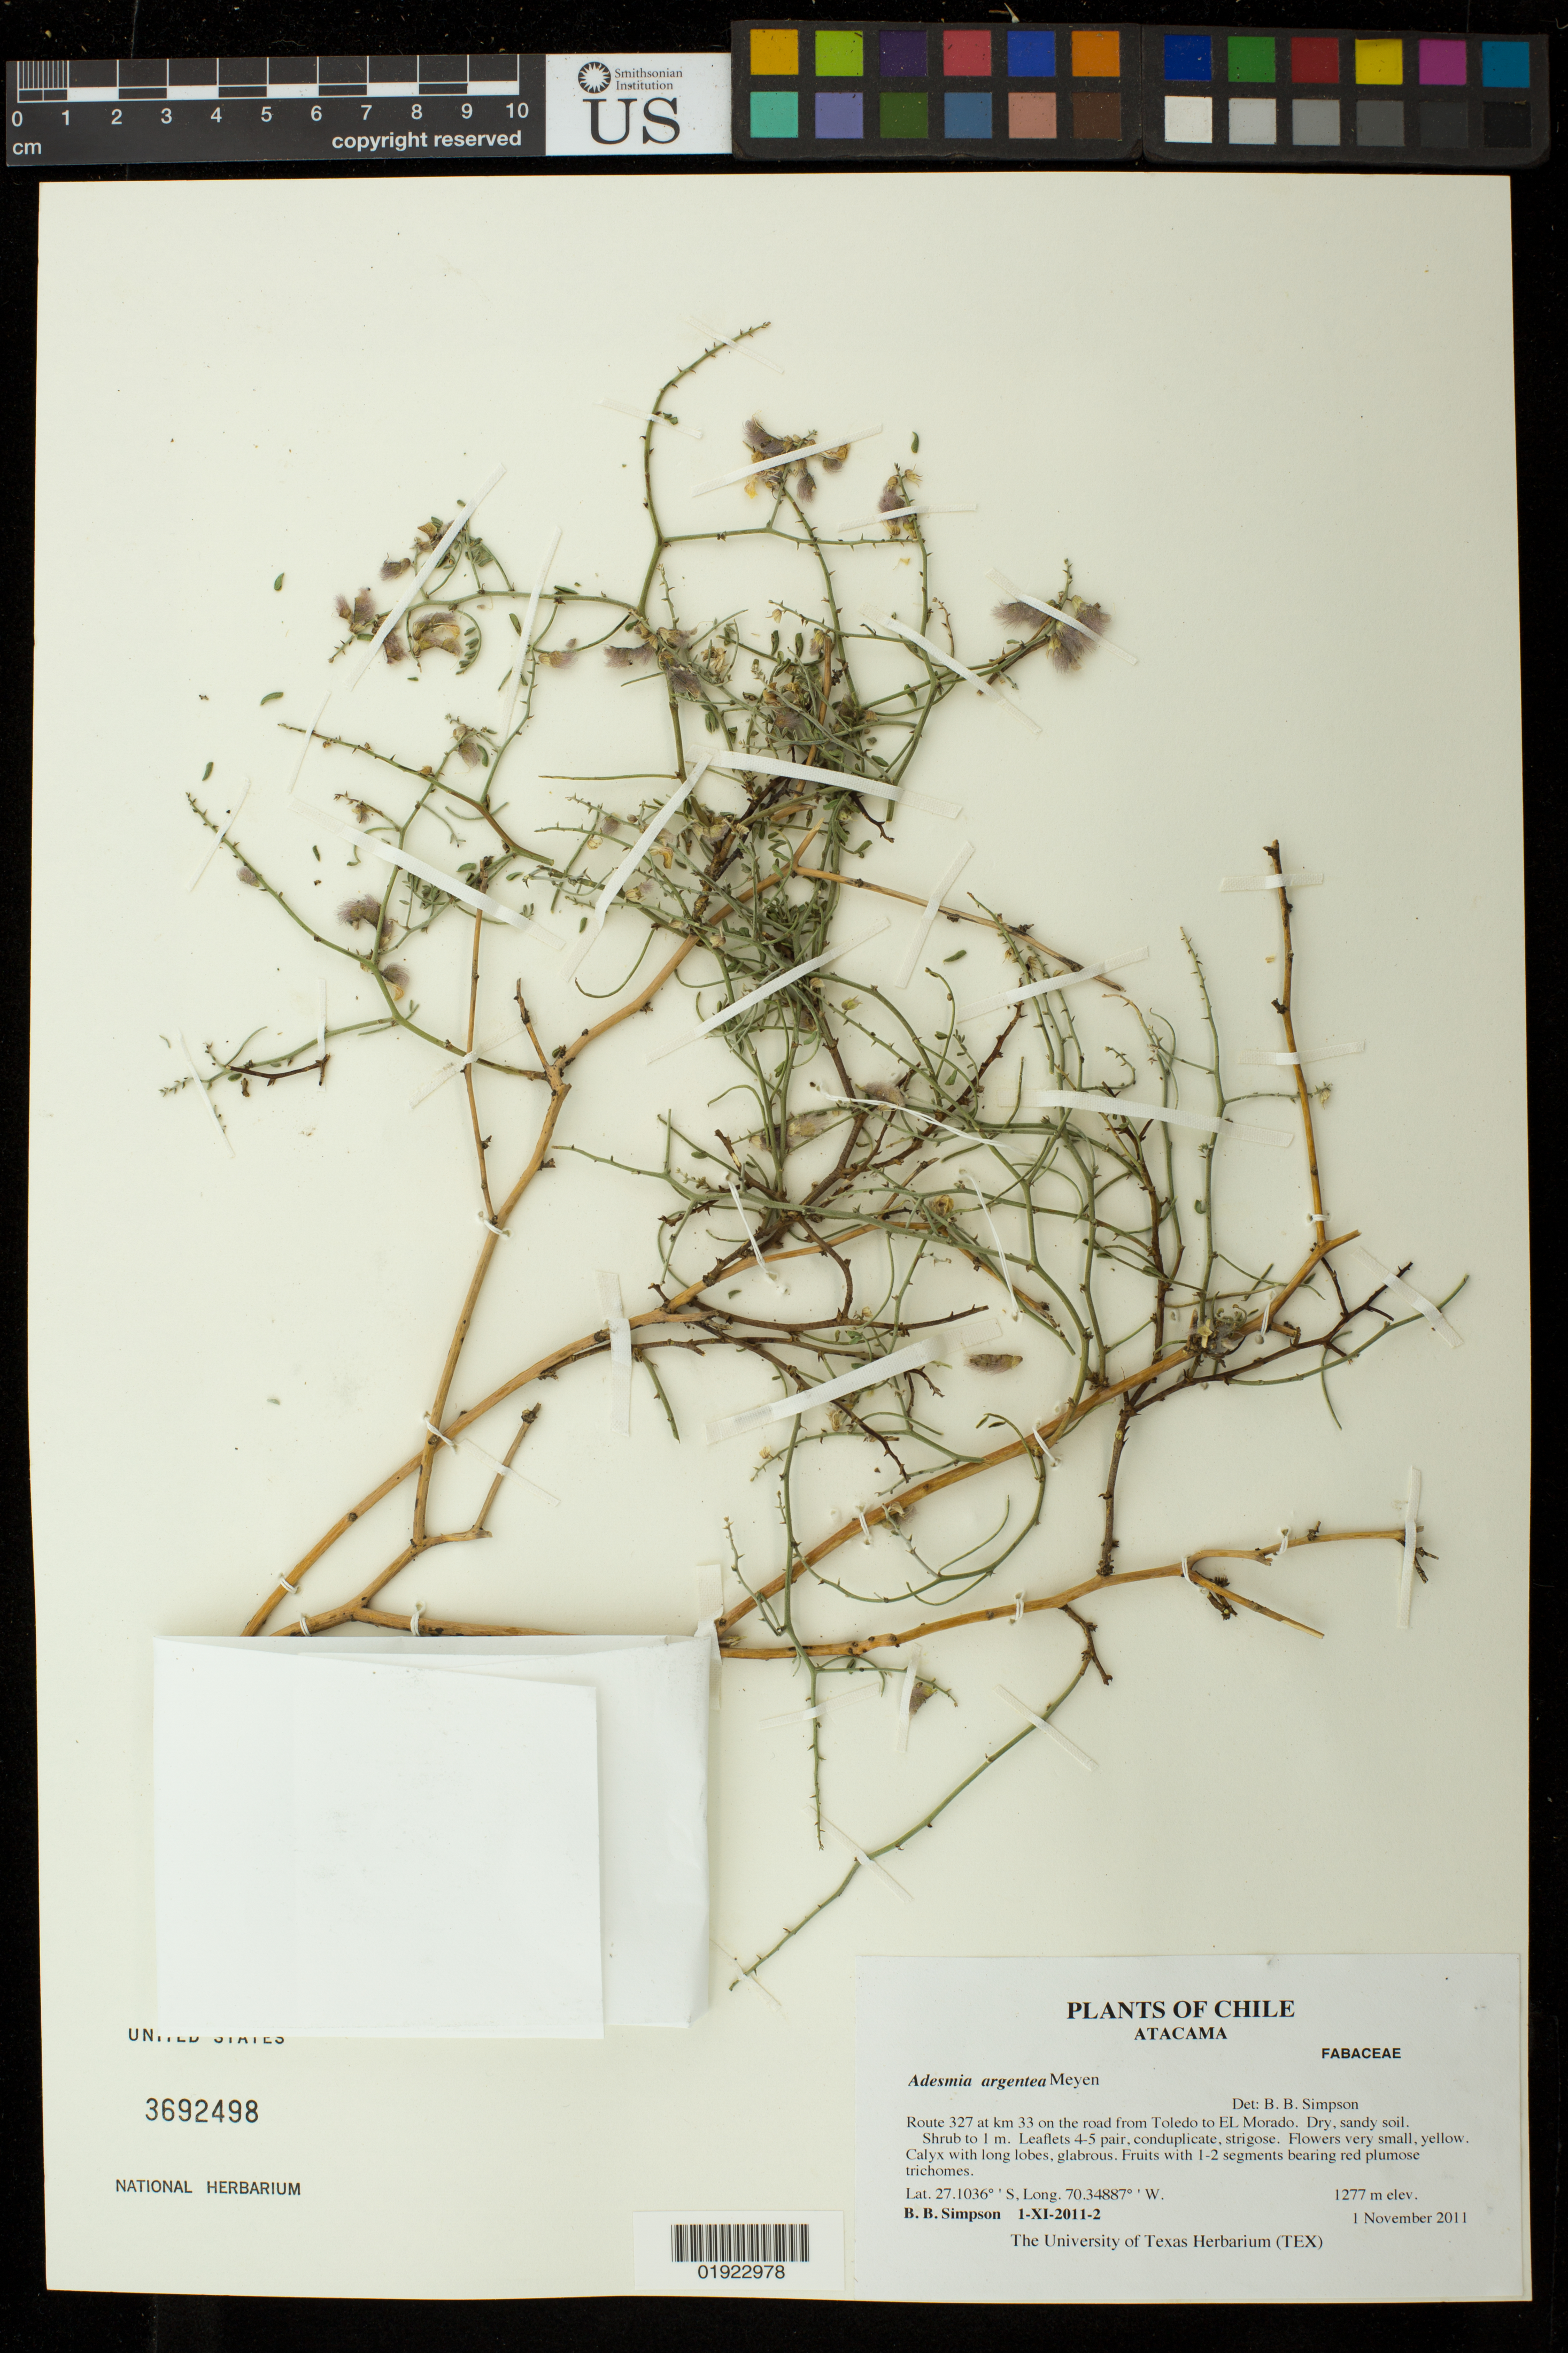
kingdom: Plantae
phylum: Tracheophyta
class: Magnoliopsida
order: Fabales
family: Fabaceae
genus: Adesmia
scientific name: Adesmia argentea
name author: Meyen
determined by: Simpson, B. B.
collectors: B. Simpson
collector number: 1-XI-2011-2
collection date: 2011-11-01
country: Chile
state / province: Atacama (III)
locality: Route 327 at km 33 on the road from Toledo to El Morado.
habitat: Dry, sandy soil.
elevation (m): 1277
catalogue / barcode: US 3692498